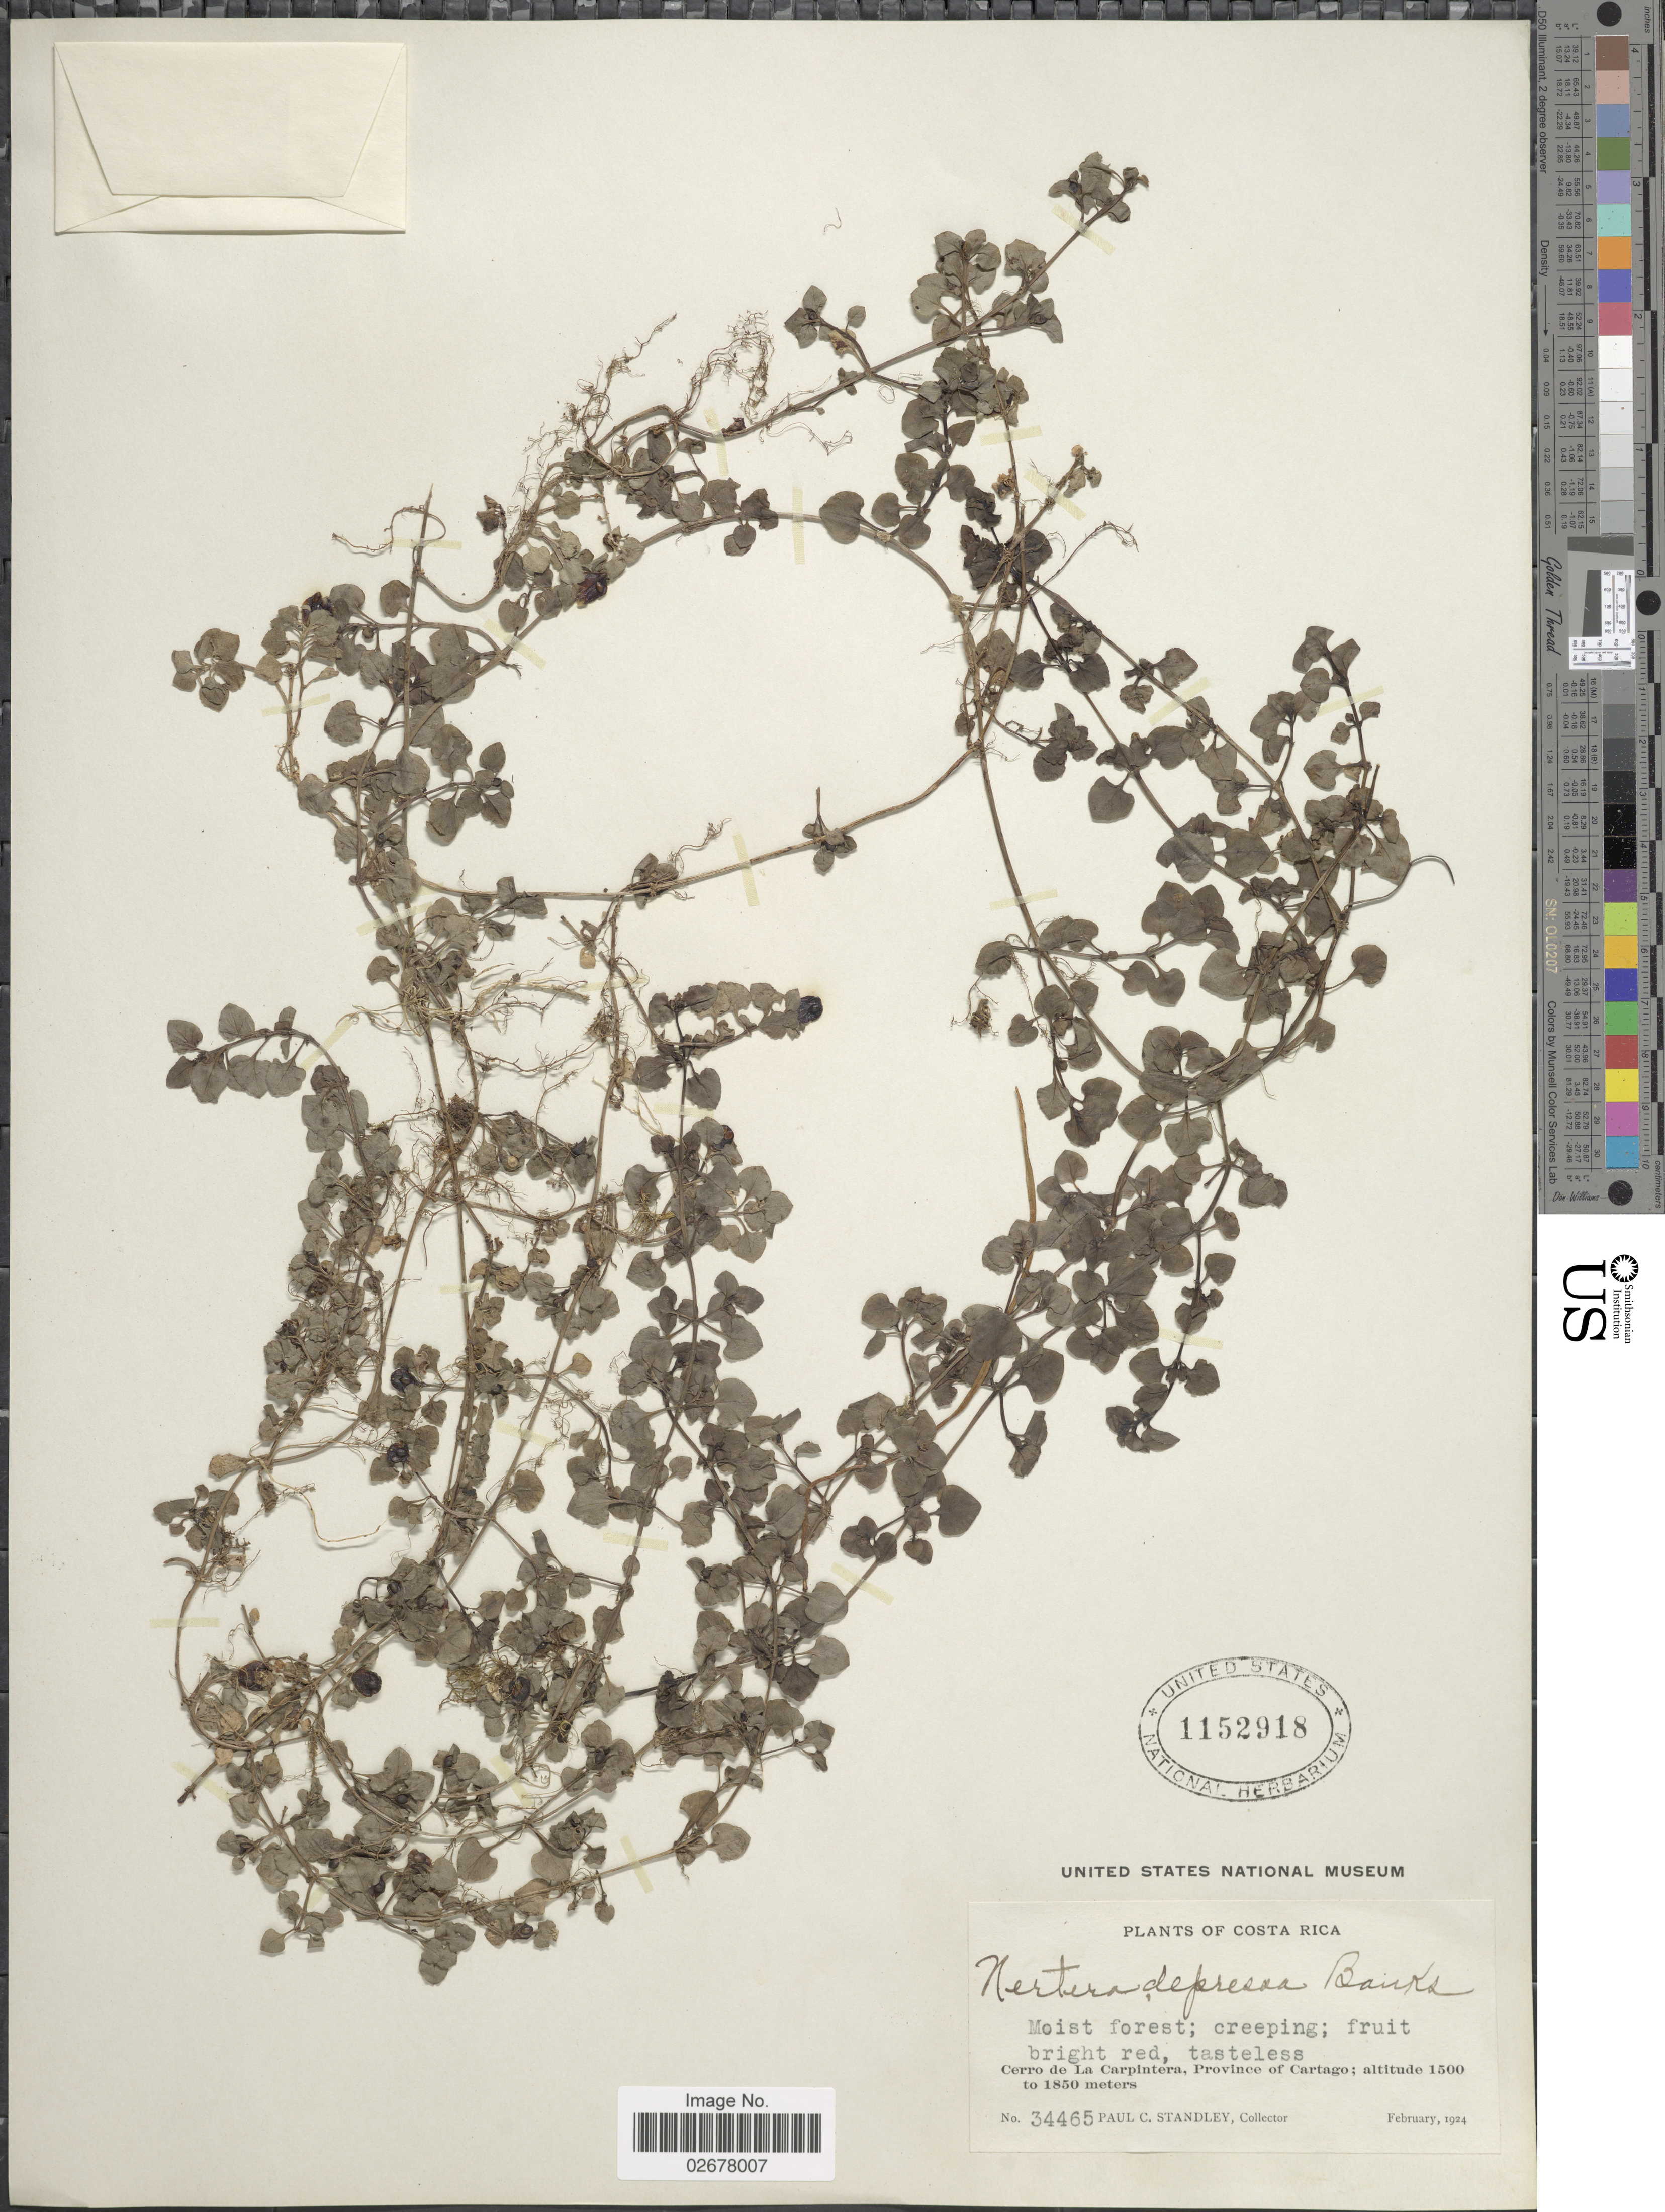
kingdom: Plantae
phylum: Tracheophyta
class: Magnoliopsida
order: Gentianales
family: Rubiaceae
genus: Nertera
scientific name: Nertera depressa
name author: Banks & Sol. ex Gaertn.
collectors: P. C. Standley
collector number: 34465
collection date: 1924-02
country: Costa Rica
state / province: Cartago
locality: Moist forest; Cerro de La Carpintera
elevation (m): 1500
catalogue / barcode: US 1152918